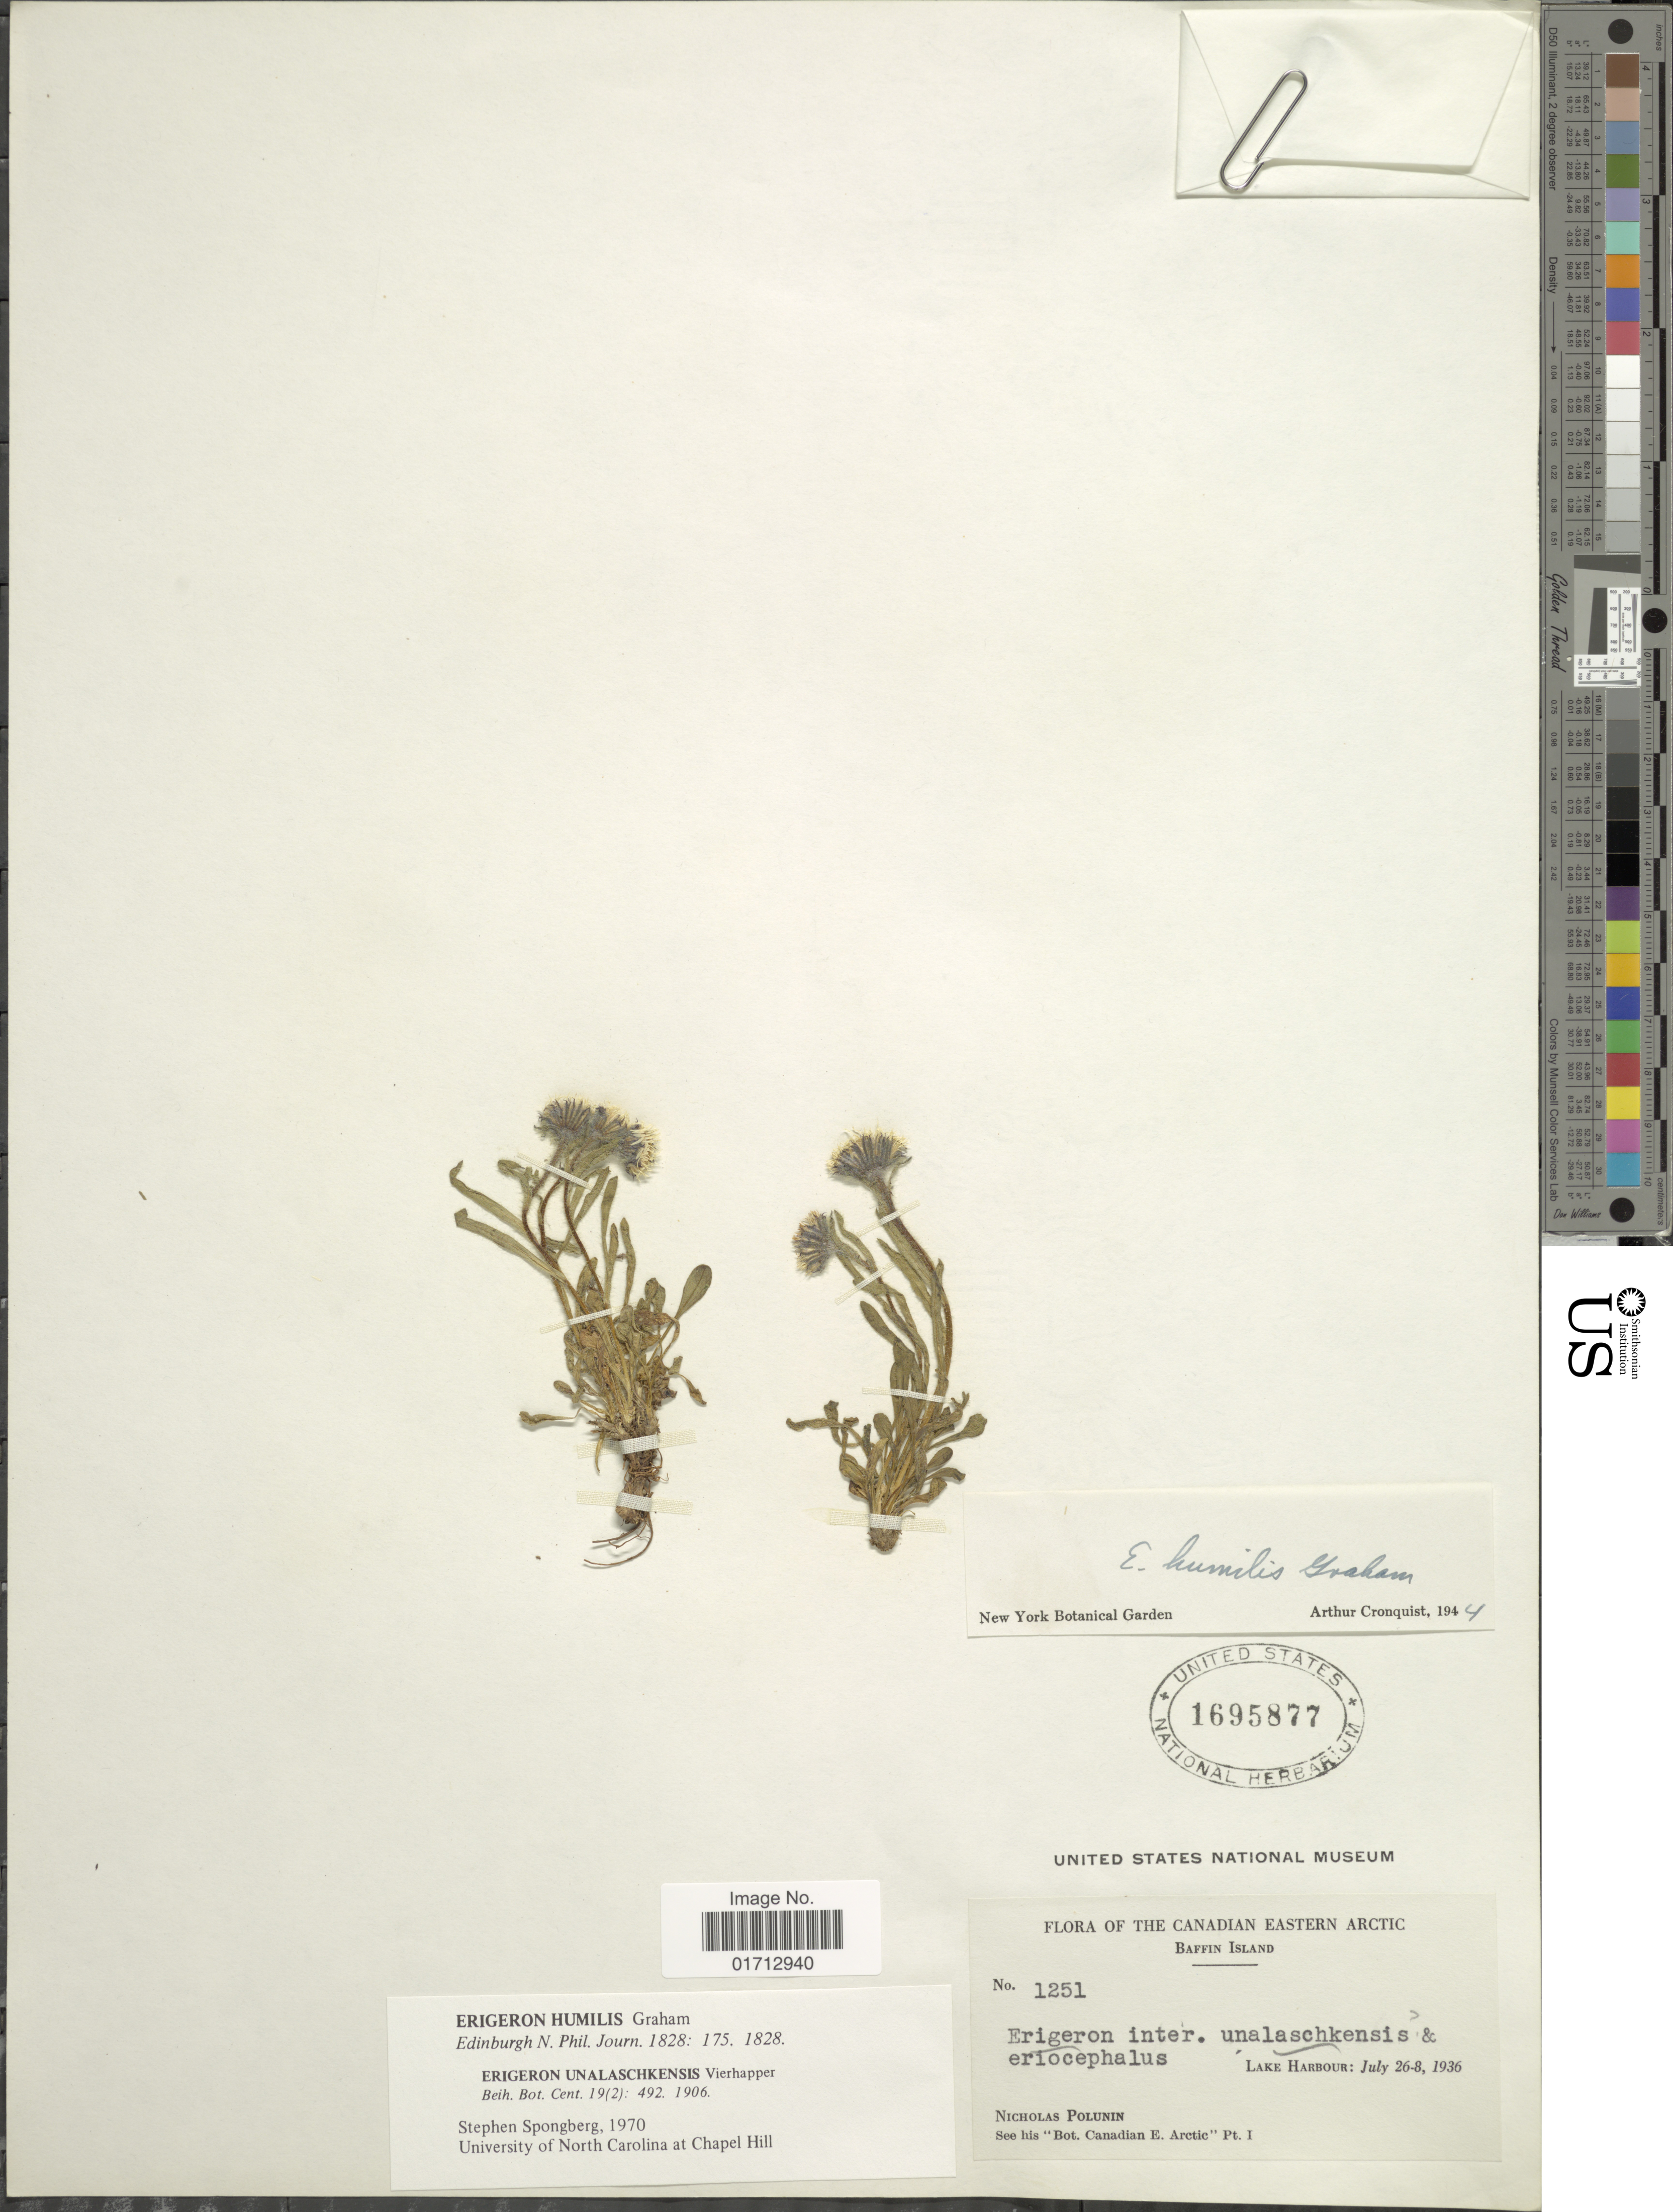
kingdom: Plantae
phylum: Tracheophyta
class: Magnoliopsida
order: Asterales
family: Asteraceae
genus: Erigeron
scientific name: Erigeron humilis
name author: Graham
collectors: N. V. Polunin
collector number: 1251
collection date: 1936-07-26/1936-07-28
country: Canada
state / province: Nunavut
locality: The Canadian Eastern Arctic. Baffin Island, Lake Harbour.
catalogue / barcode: US 1695877